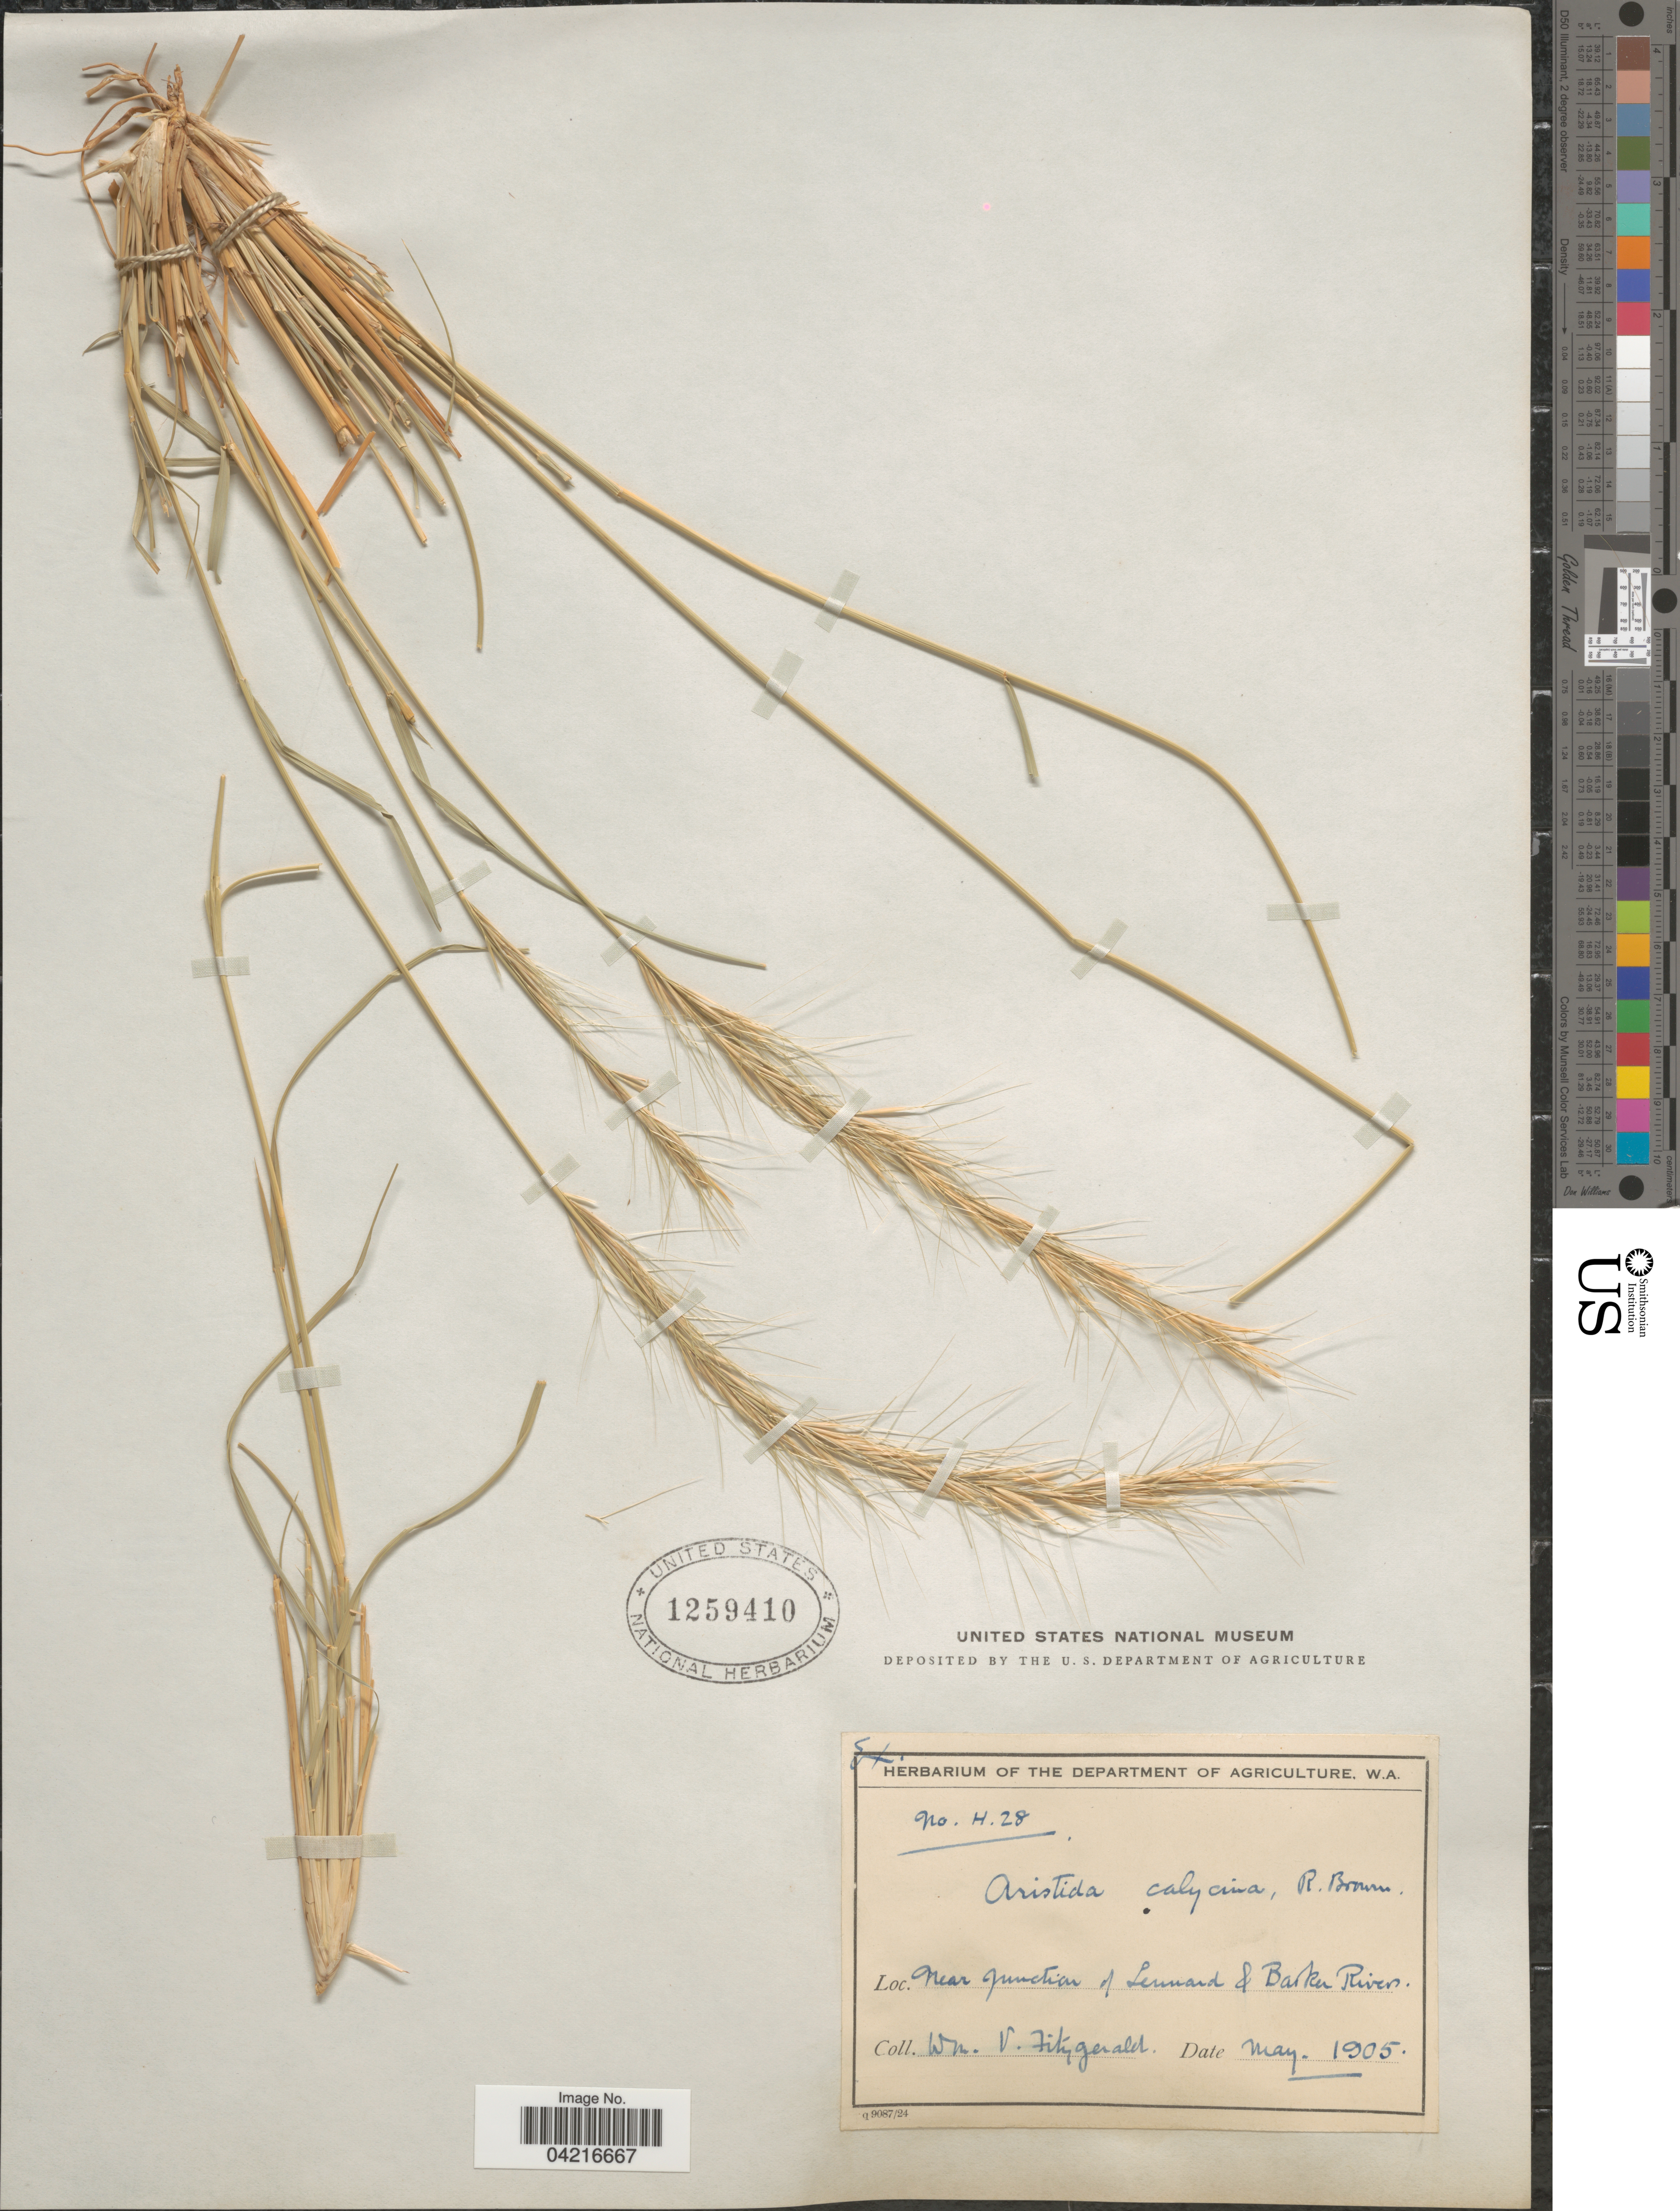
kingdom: Plantae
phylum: Tracheophyta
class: Liliopsida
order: Poales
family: Poaceae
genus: Aristida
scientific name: Aristida calycina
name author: R. Br.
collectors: W. Fitzgerald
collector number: H28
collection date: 1905-05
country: Australia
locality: Near Junction of Lennard & Barker River.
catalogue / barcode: US 1259410